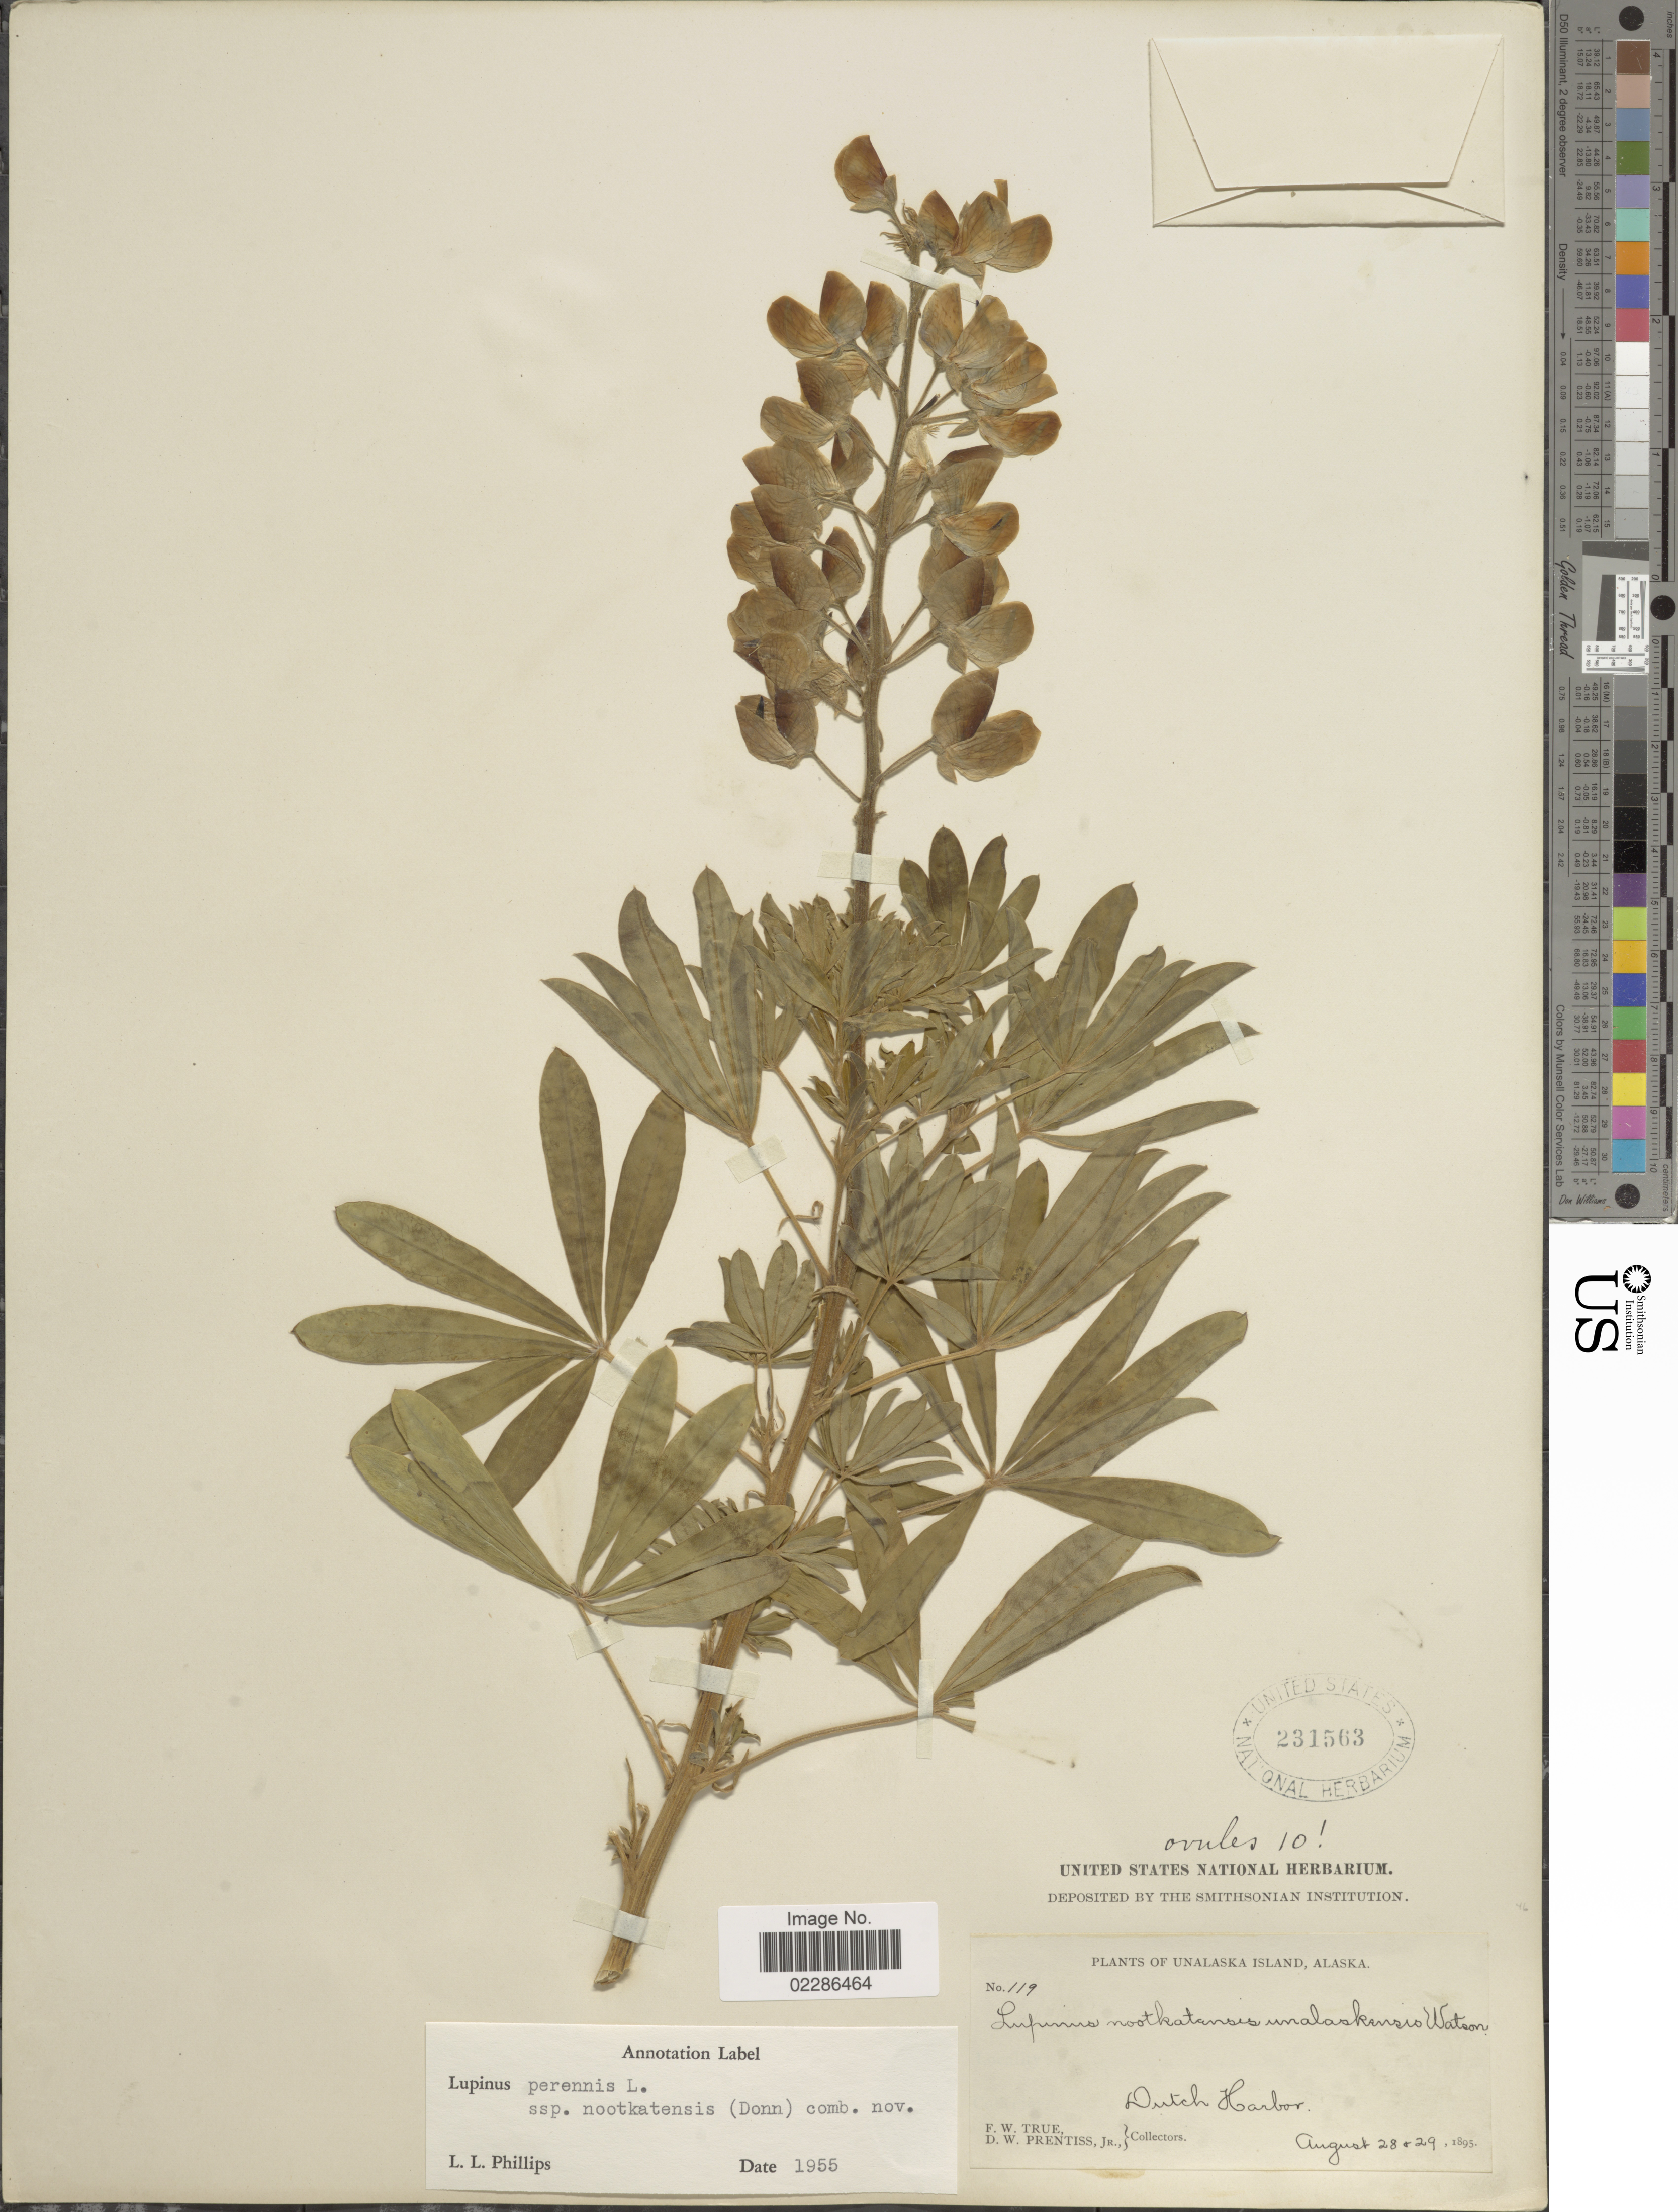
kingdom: Plantae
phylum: Tracheophyta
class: Magnoliopsida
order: Fabales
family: Fabaceae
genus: Lupinus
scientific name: Lupinus nootkatensis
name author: Donn ex Sims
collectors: F. True & D. Prentiss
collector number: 119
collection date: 1895-08-28/1895-08-29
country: United States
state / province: Alaska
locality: Unalaska Island, Duthc Harbor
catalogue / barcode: US 231563